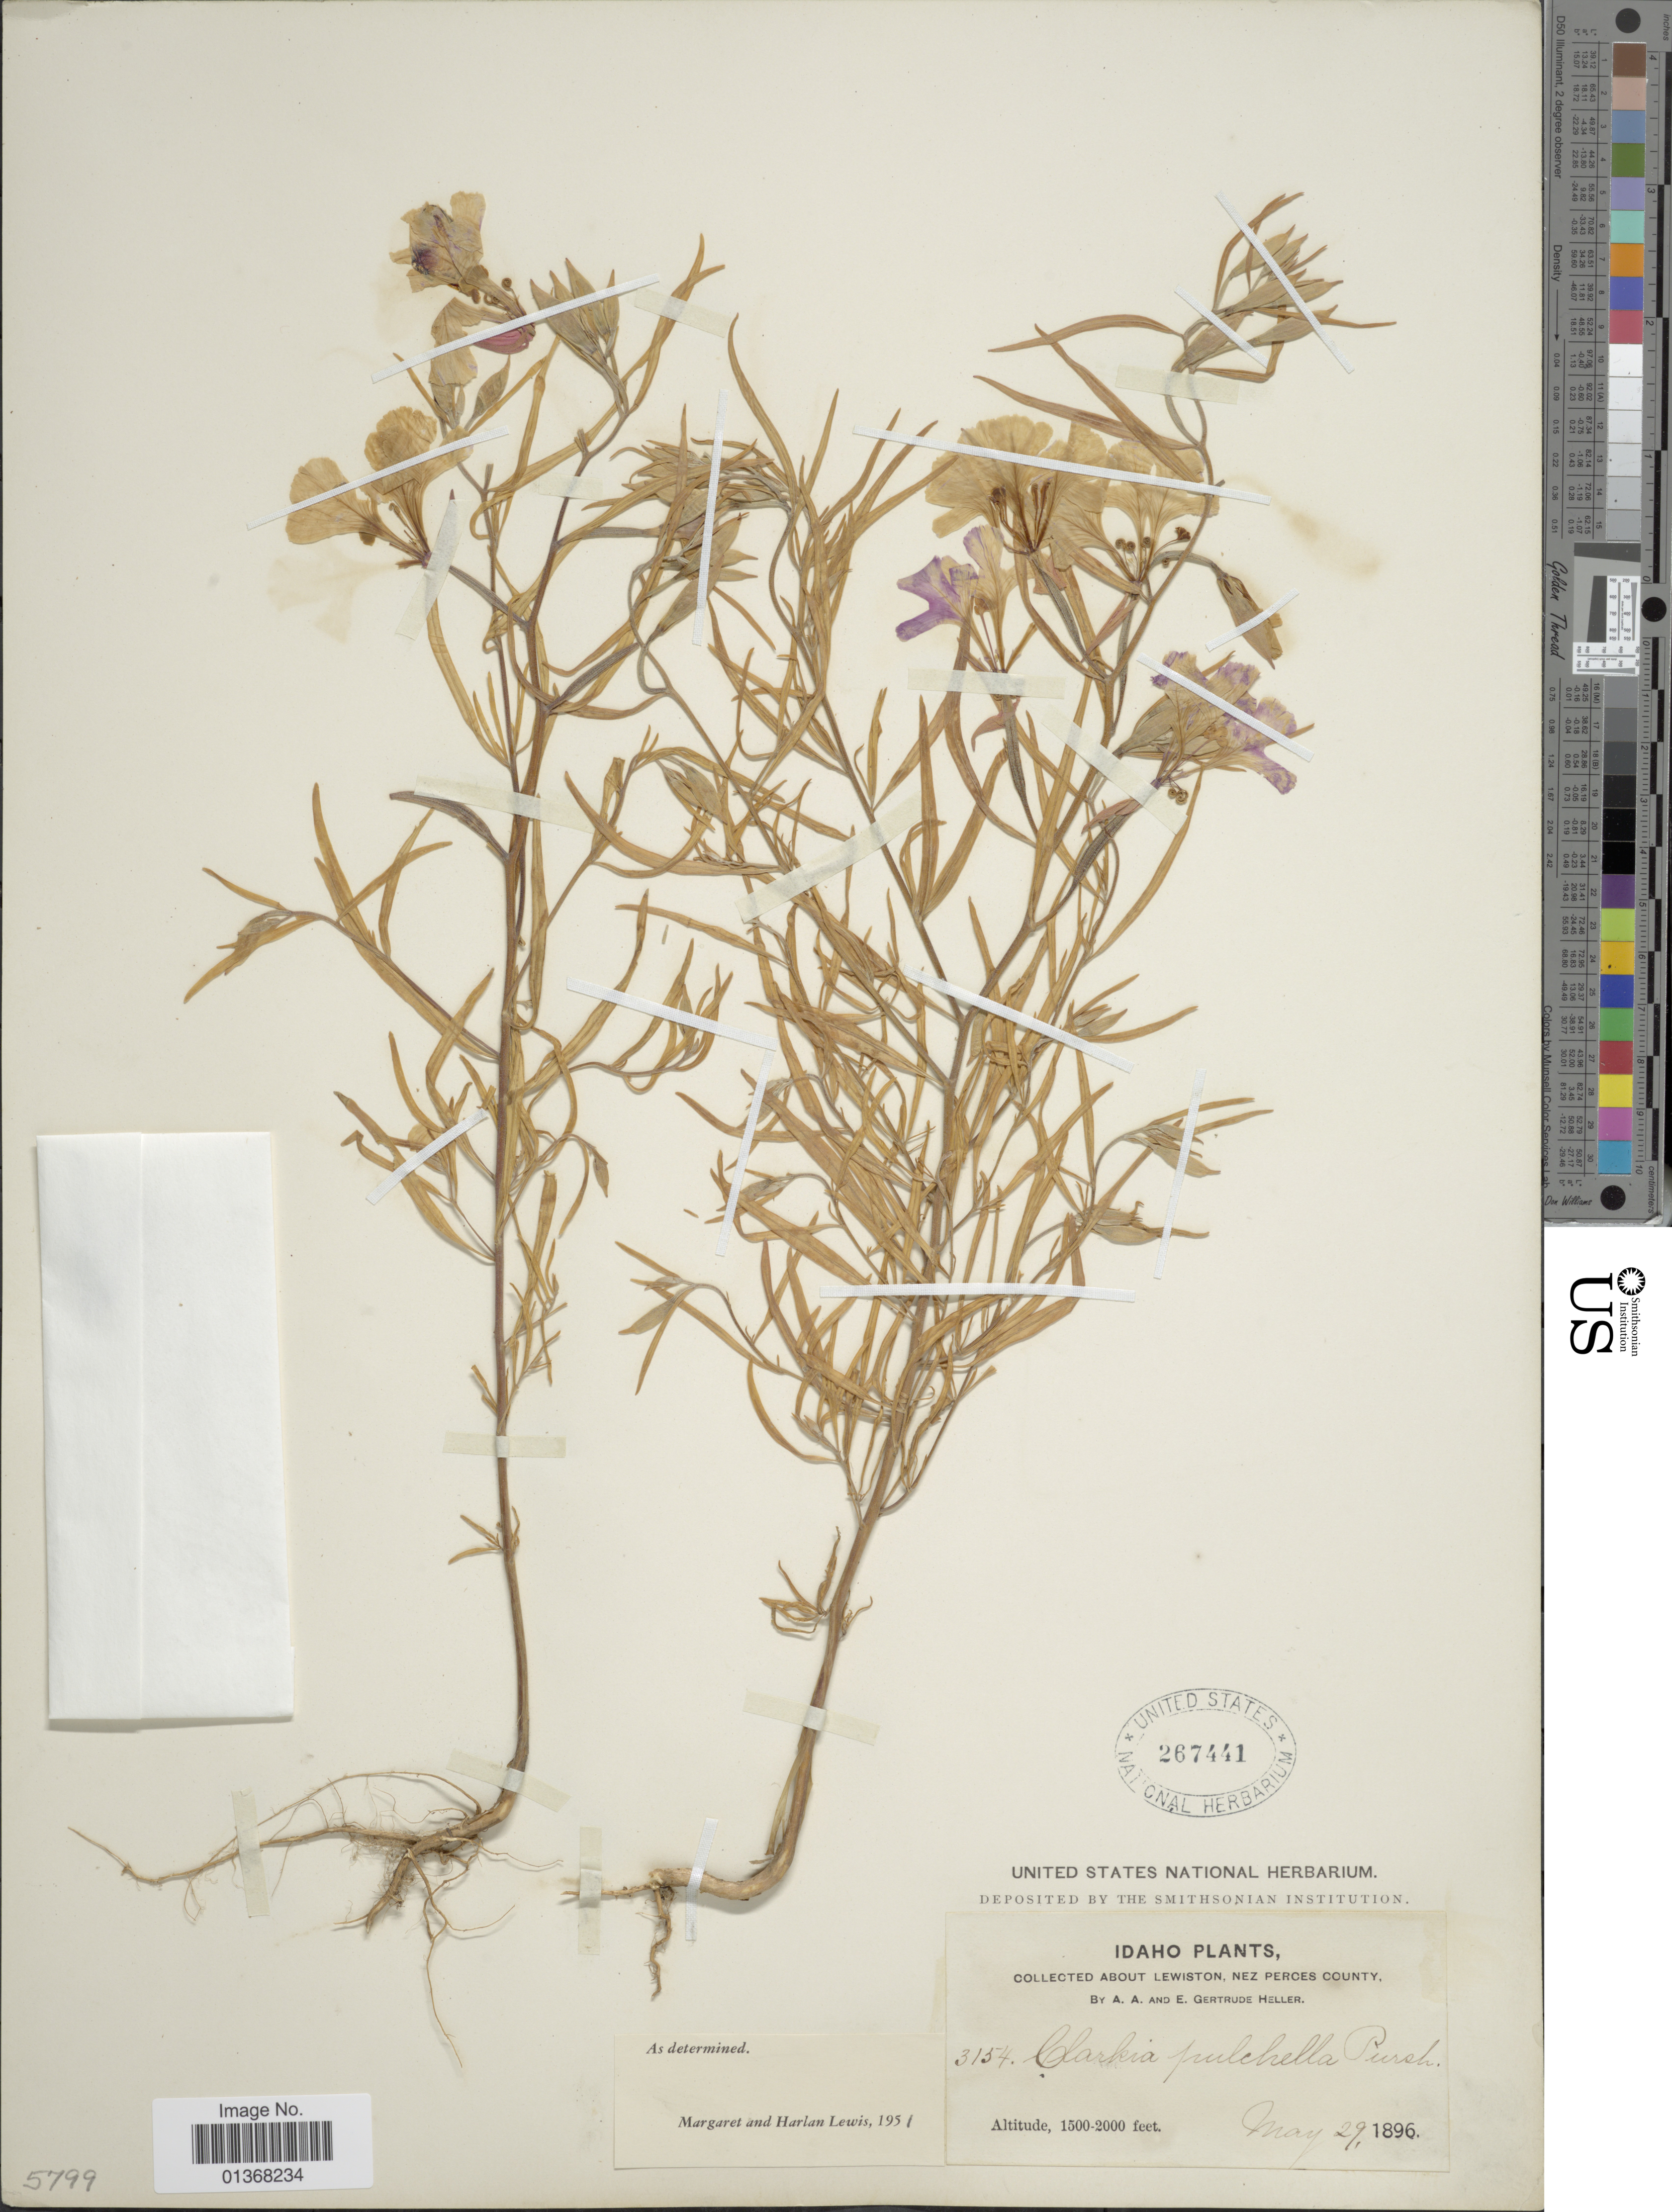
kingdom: Plantae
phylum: Tracheophyta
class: Magnoliopsida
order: Myrtales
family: Onagraceae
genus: Clarkia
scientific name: Clarkia pulchella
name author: Pursh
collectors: A. A. Heller & E. G. Heller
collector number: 3154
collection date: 1896-05-29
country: United States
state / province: Idaho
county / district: Nez Perce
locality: About Lewiston.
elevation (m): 457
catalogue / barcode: US 267441